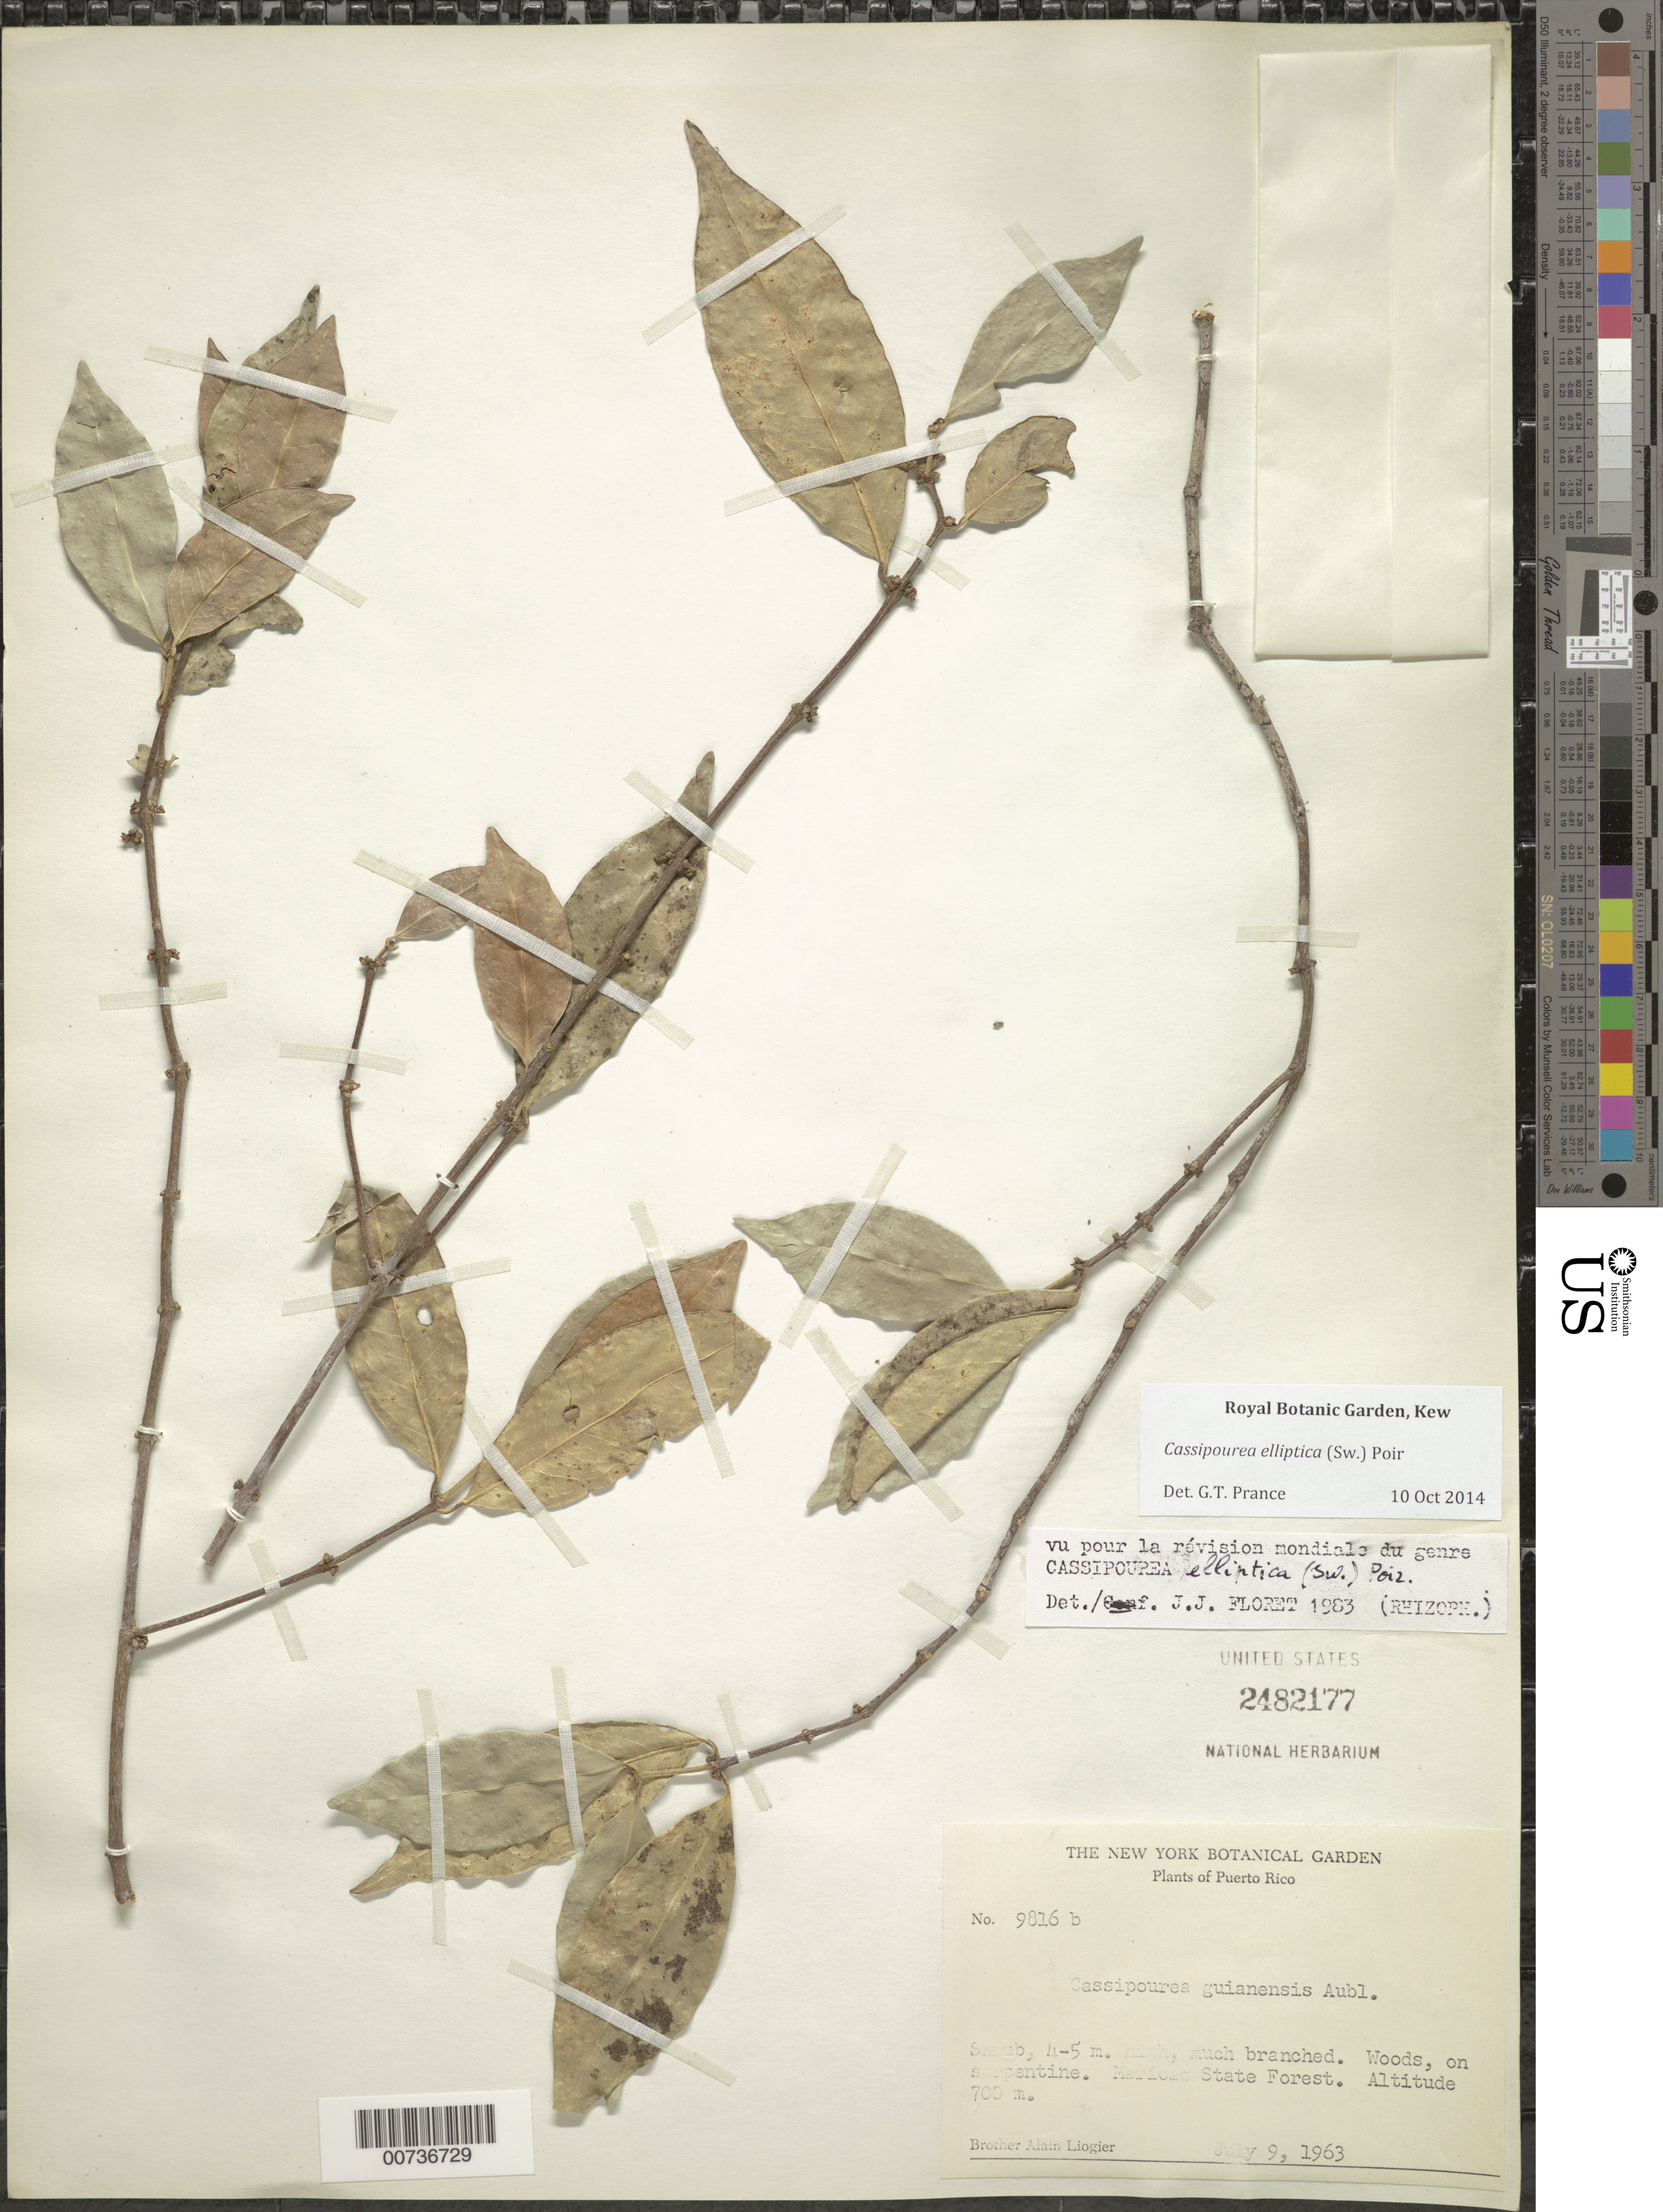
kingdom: Plantae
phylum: Tracheophyta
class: Magnoliopsida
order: Malpighiales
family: Rhizophoraceae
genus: Cassipourea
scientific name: Cassipourea elliptica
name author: (Sw.) Poir.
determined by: Prance, G. T.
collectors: A. H. Liogier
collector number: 9816b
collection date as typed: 09 Jul 1963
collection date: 1963-07-09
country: Puerto Rico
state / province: Maricao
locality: Maricao State Forest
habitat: Woods, on serpentine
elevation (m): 700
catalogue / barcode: US 2482177